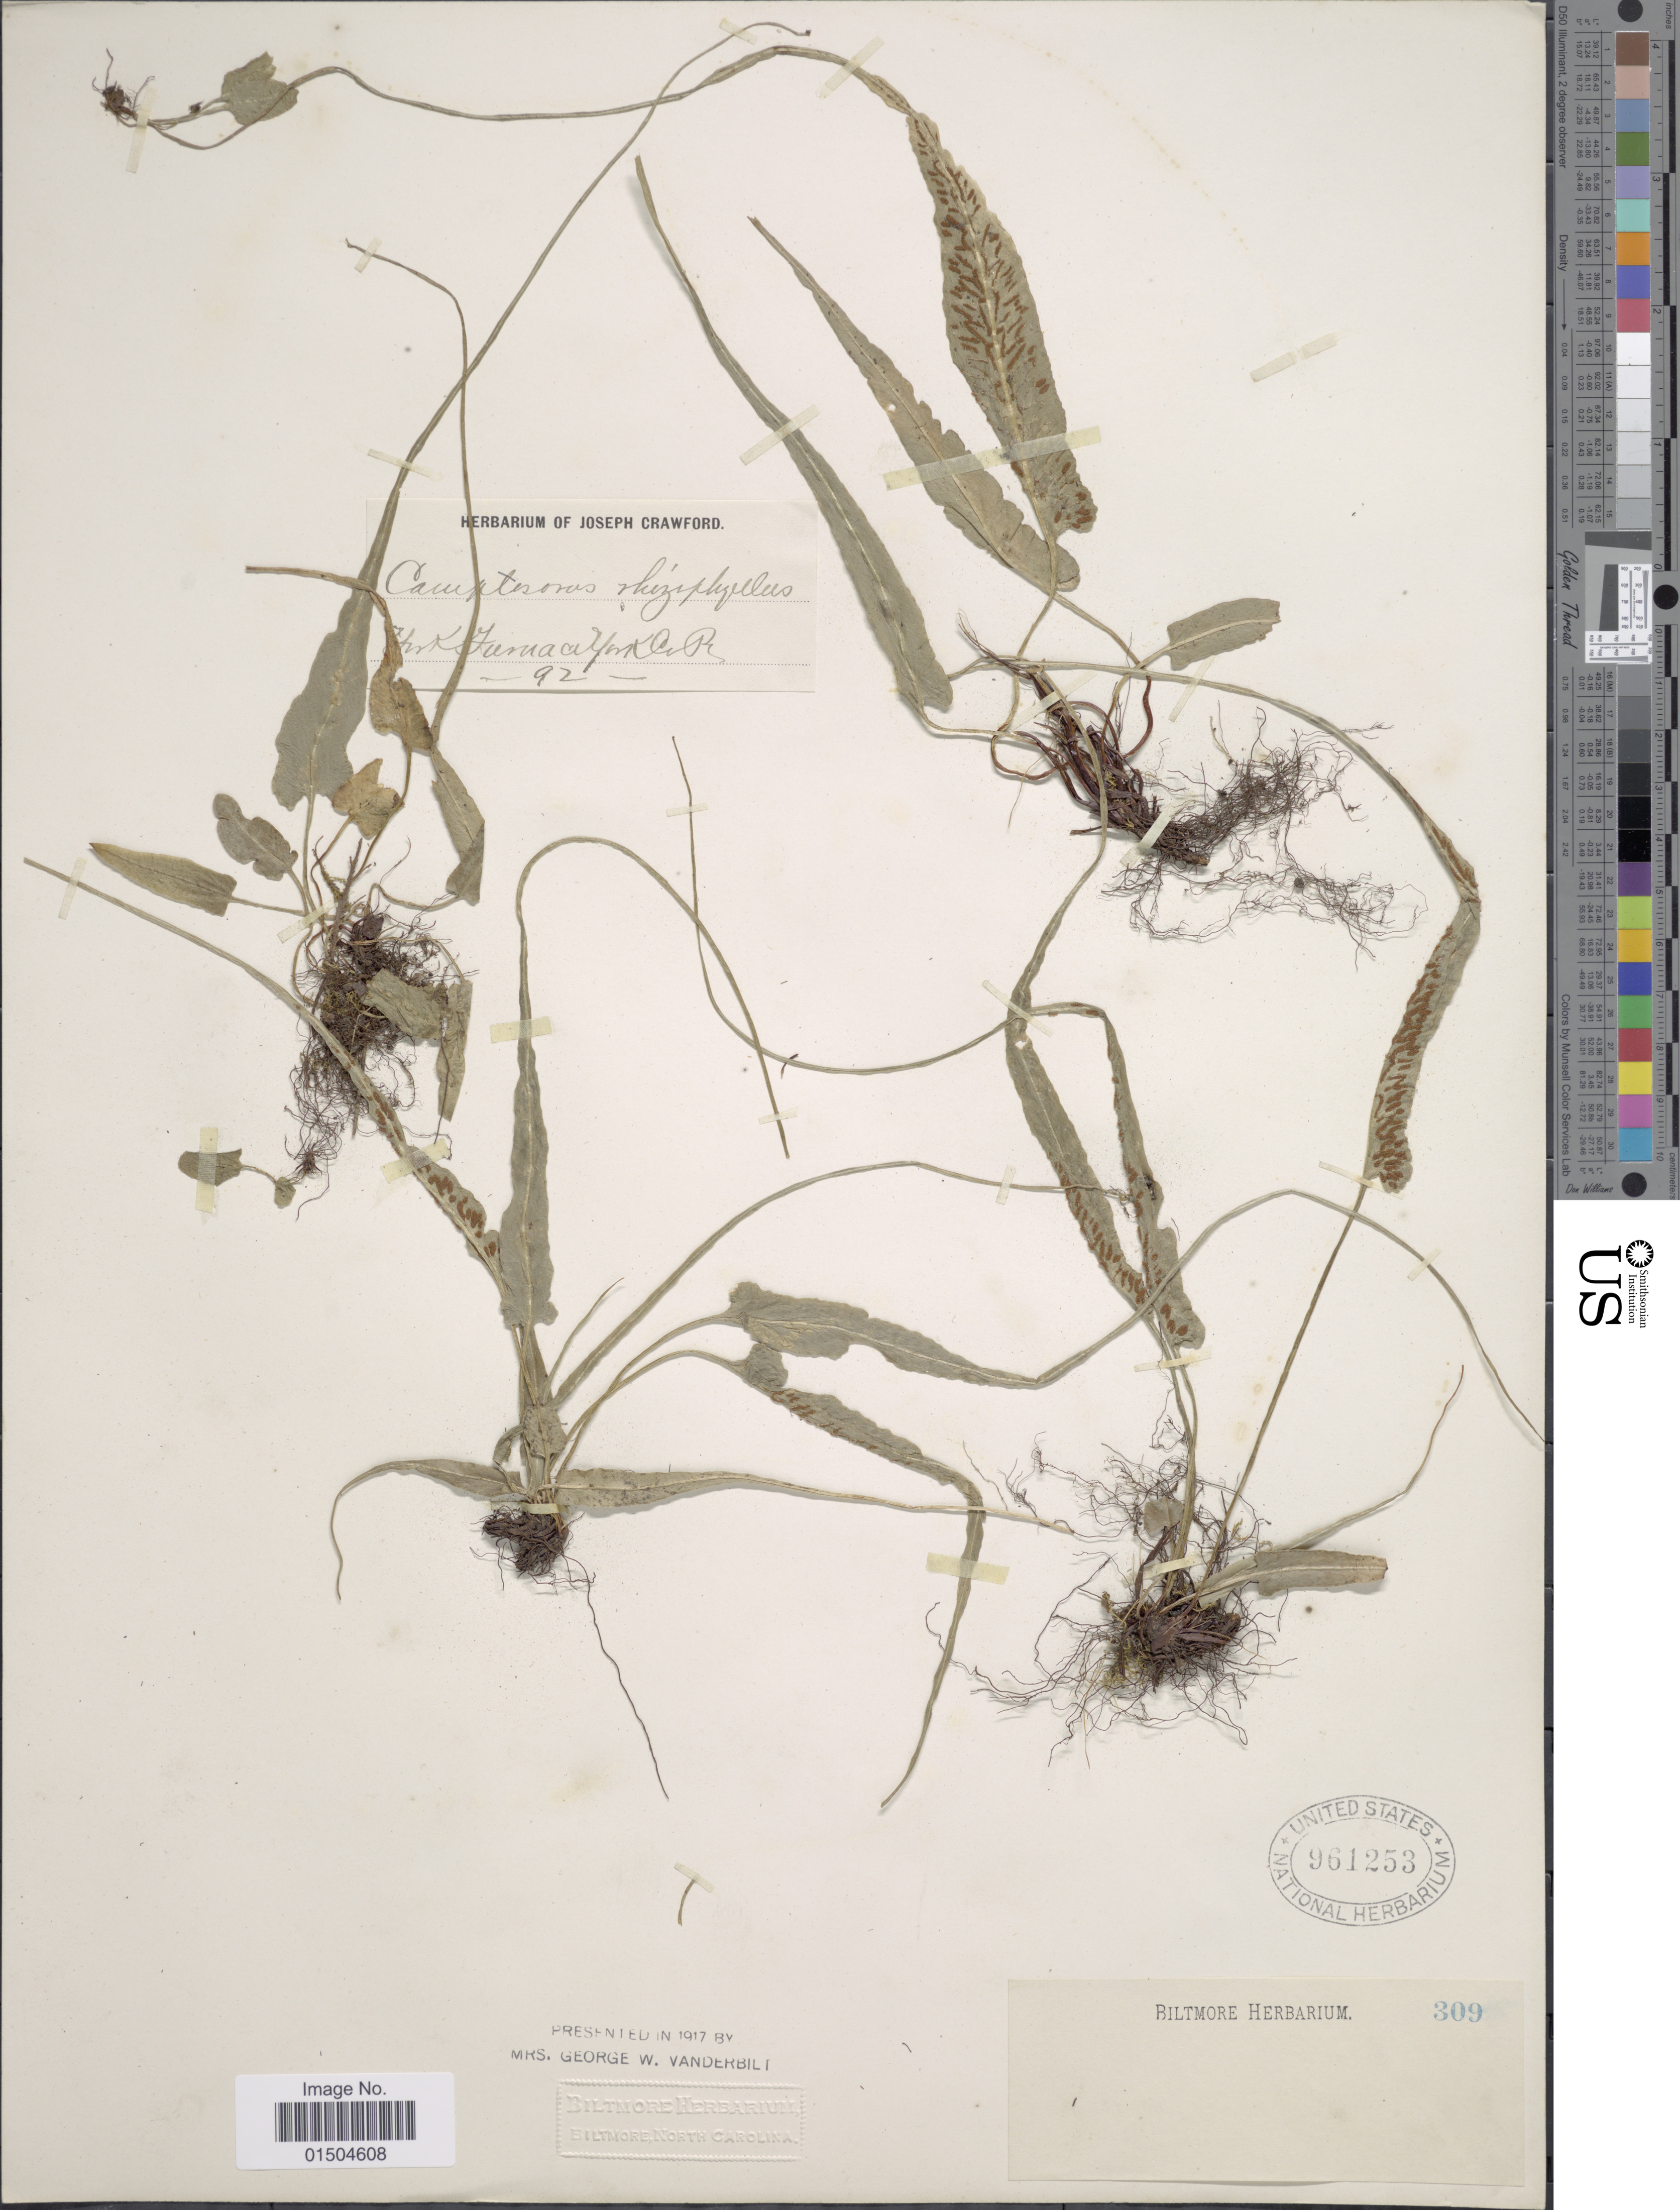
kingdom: Plantae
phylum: Tracheophyta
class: Polypodiopsida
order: Polypodiales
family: Aspleniaceae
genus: Asplenium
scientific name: Asplenium rhizophyllum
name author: L.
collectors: ex herb. Biltmore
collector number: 309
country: United States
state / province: Pennsylvania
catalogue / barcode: US 961253